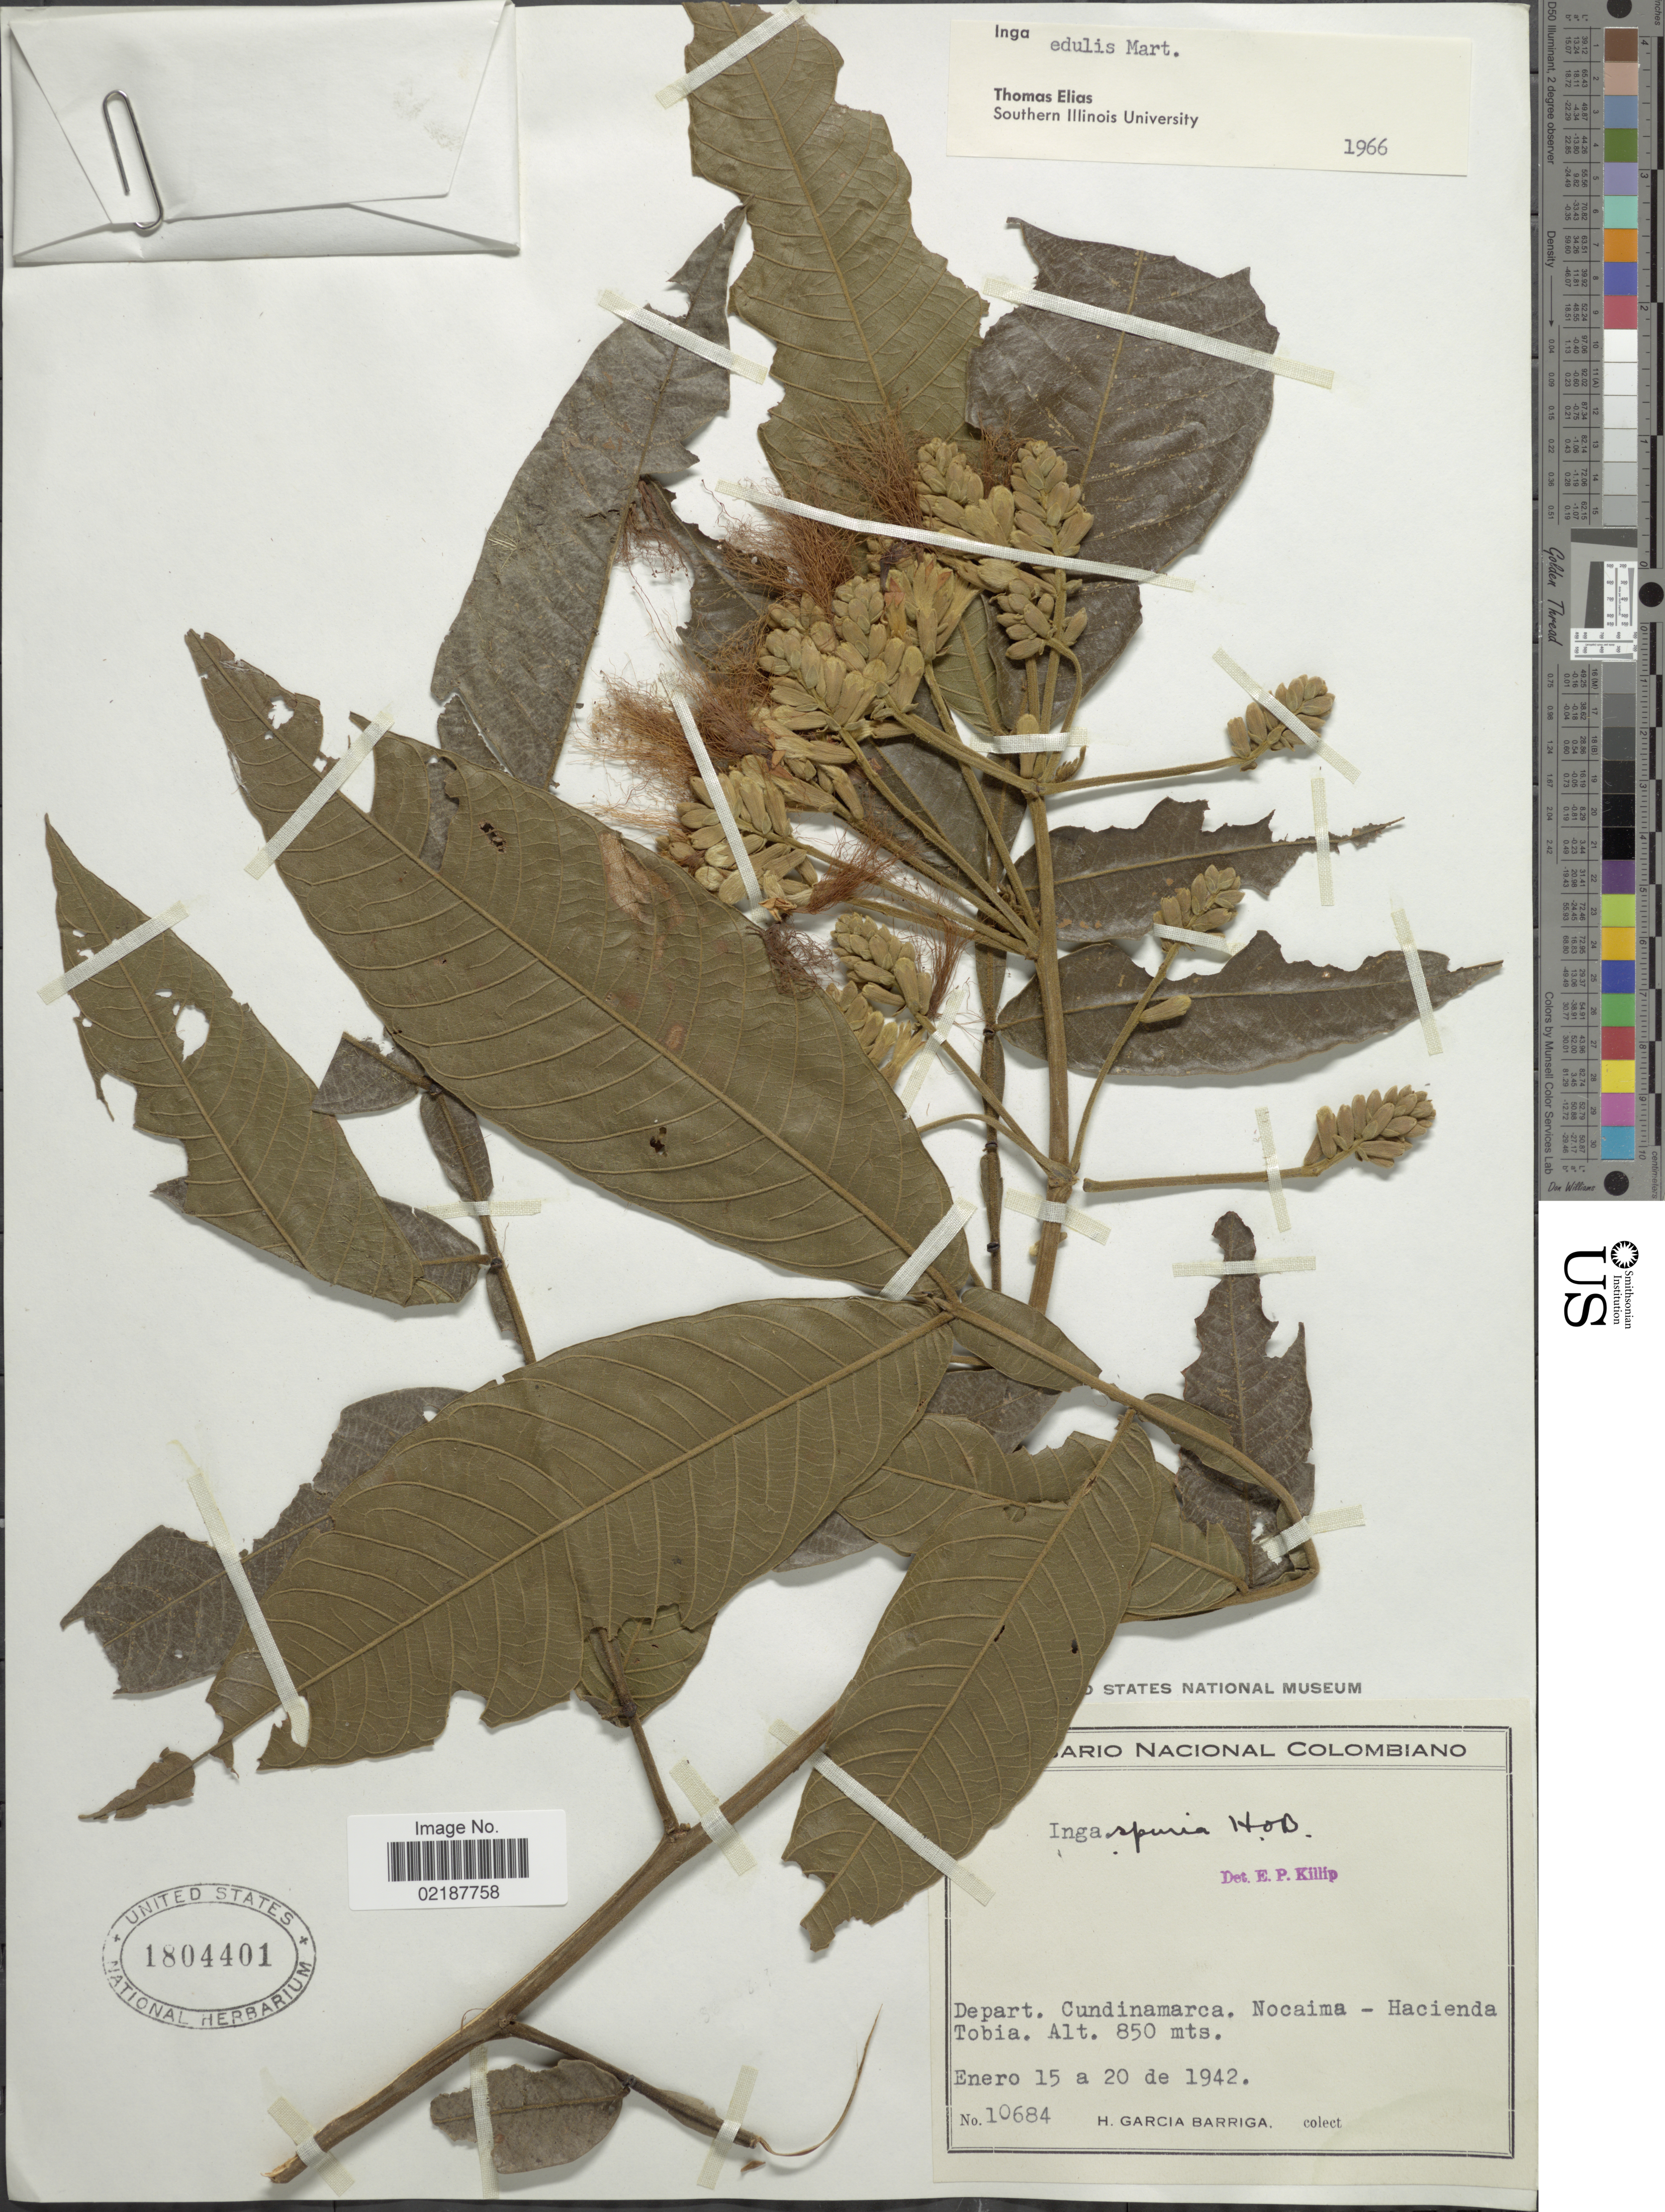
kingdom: Plantae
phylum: Tracheophyta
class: Magnoliopsida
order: Fabales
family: Fabaceae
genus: Inga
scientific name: Inga edulis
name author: Mart.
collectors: H. García Barriga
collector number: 10684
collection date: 1942-01-15/1942-01-20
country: Colombia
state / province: Cundinamarca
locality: Depart. Cundinamarca, Nocaima - Hacienda Tobia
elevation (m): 850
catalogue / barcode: US 1804401